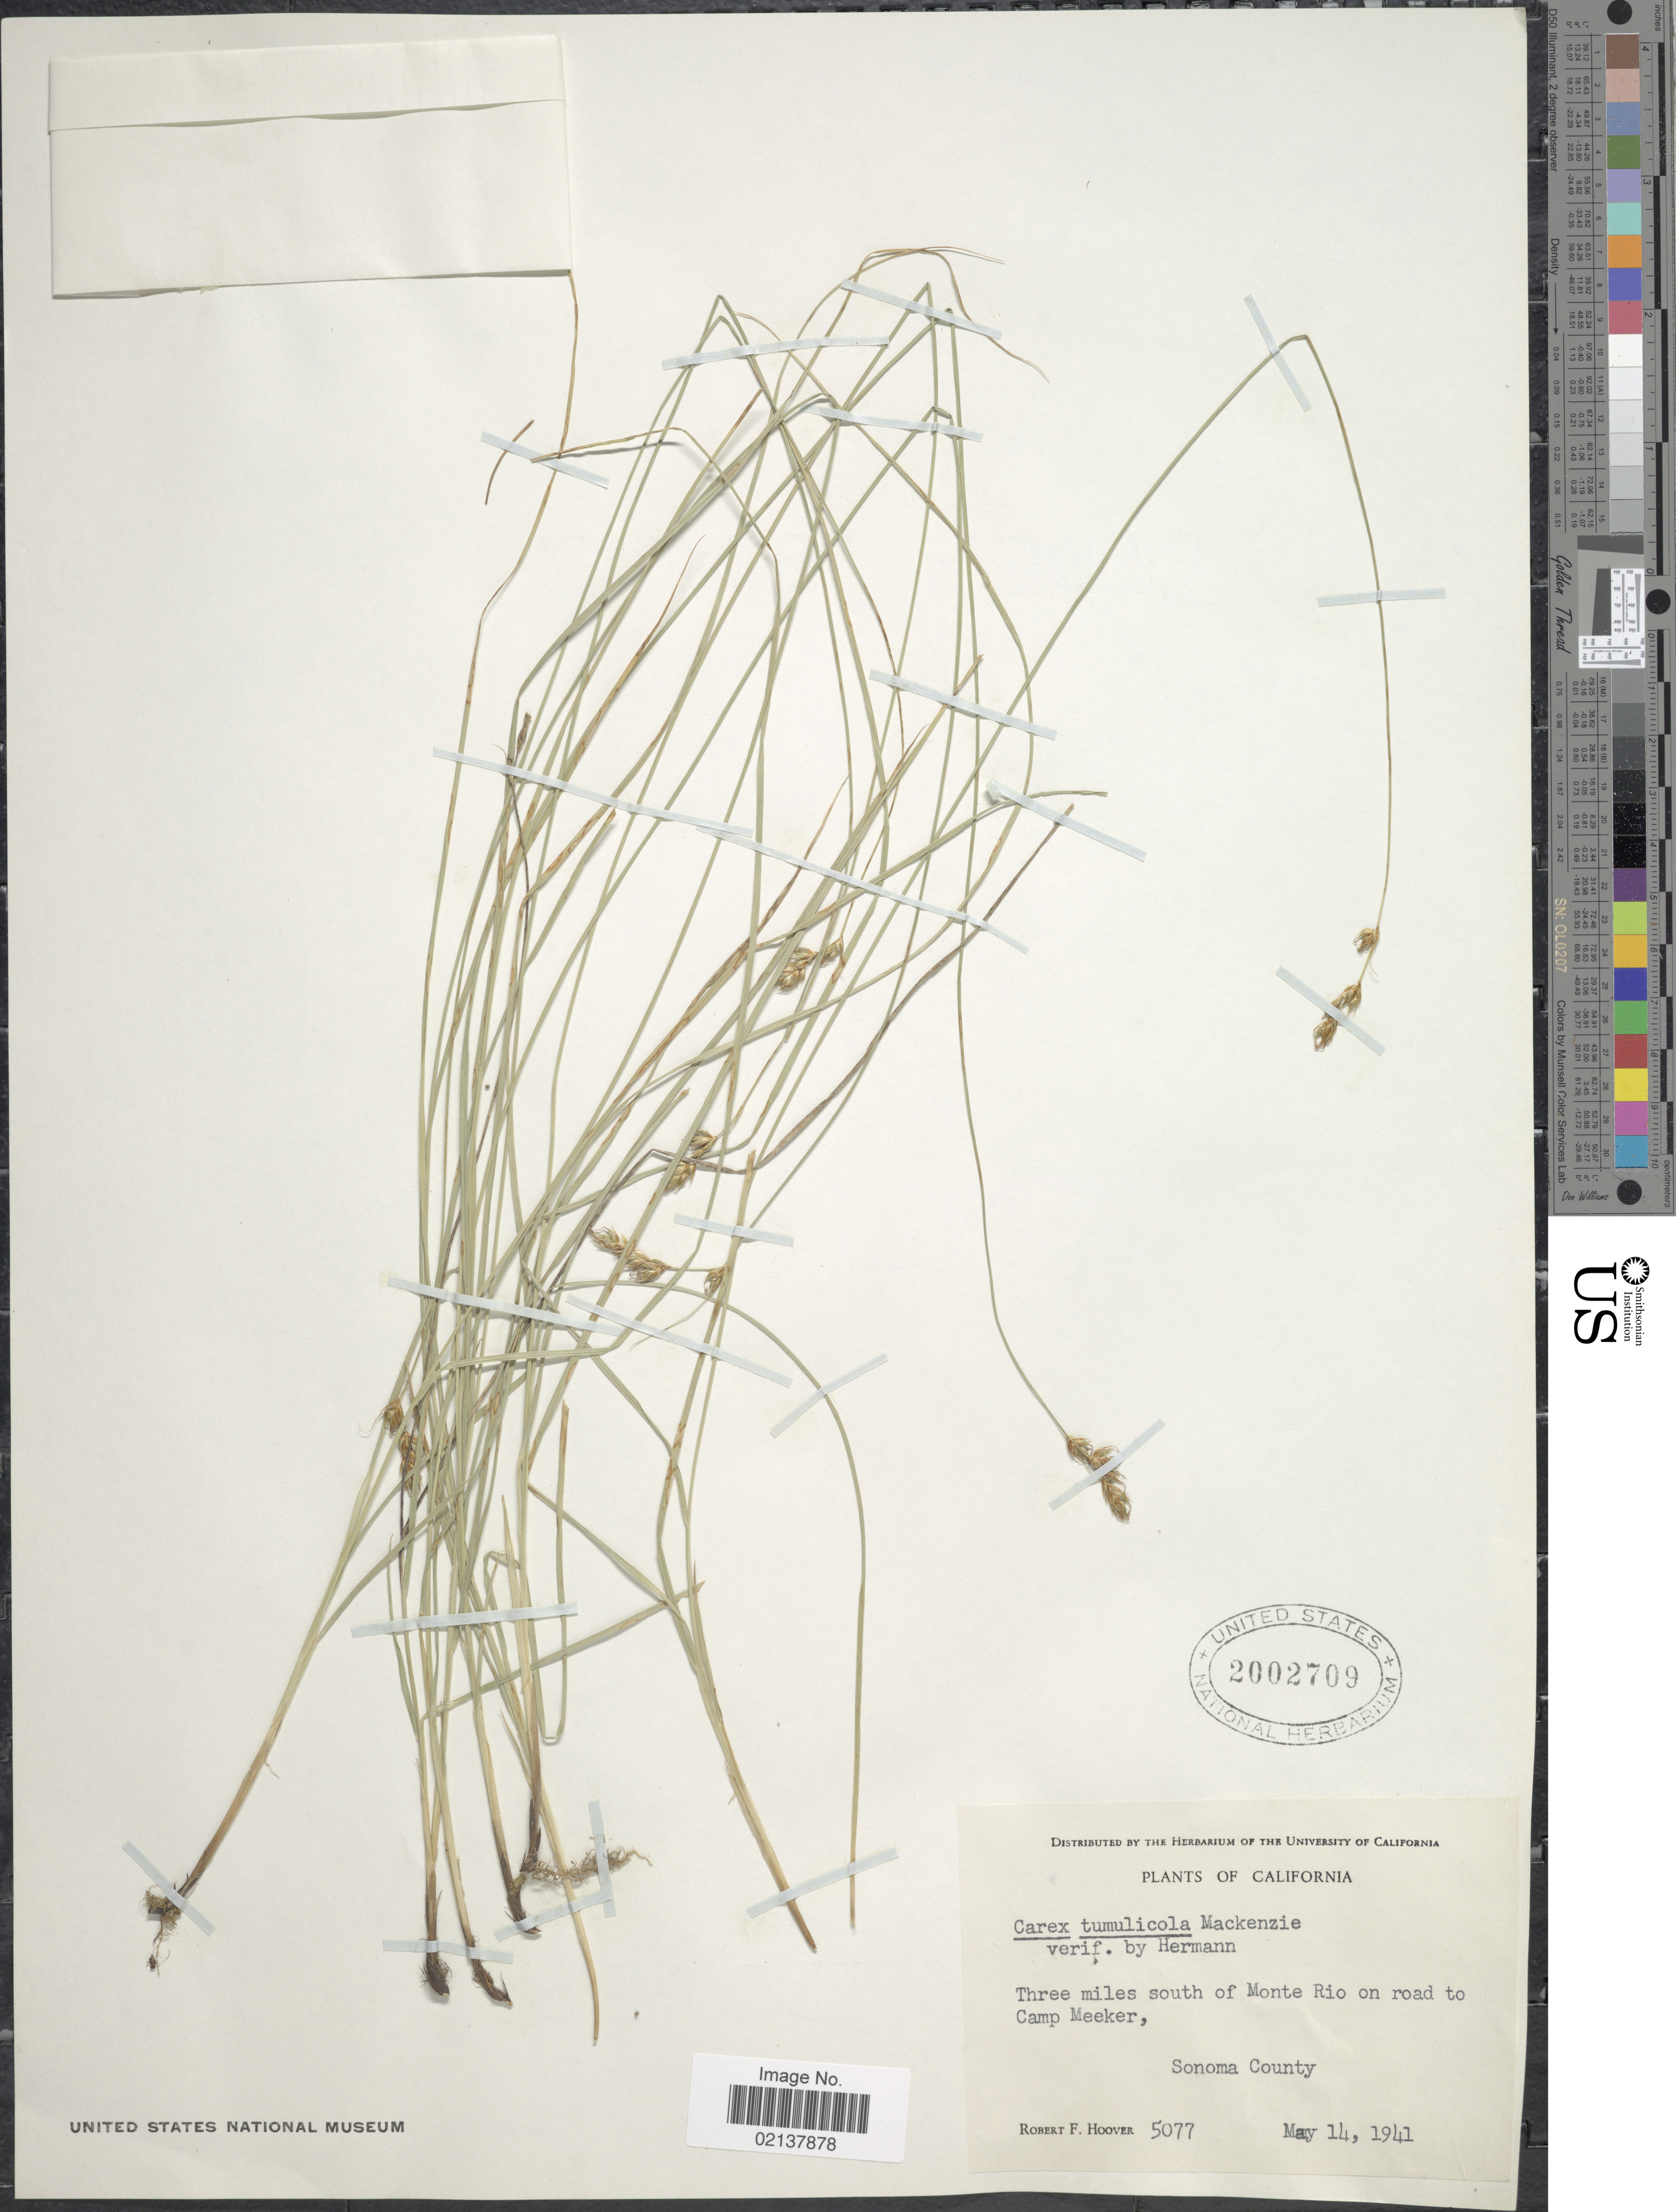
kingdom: Plantae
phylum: Tracheophyta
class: Liliopsida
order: Poales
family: Cyperaceae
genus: Carex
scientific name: Carex tumulicola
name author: Mack.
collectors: R. F. Hoover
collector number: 5077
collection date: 1941-05-14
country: United States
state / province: California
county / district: Sonoma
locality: Three miles south of Monte Rio on road to Camp Meeker, Sonoma County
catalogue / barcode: US 2002709